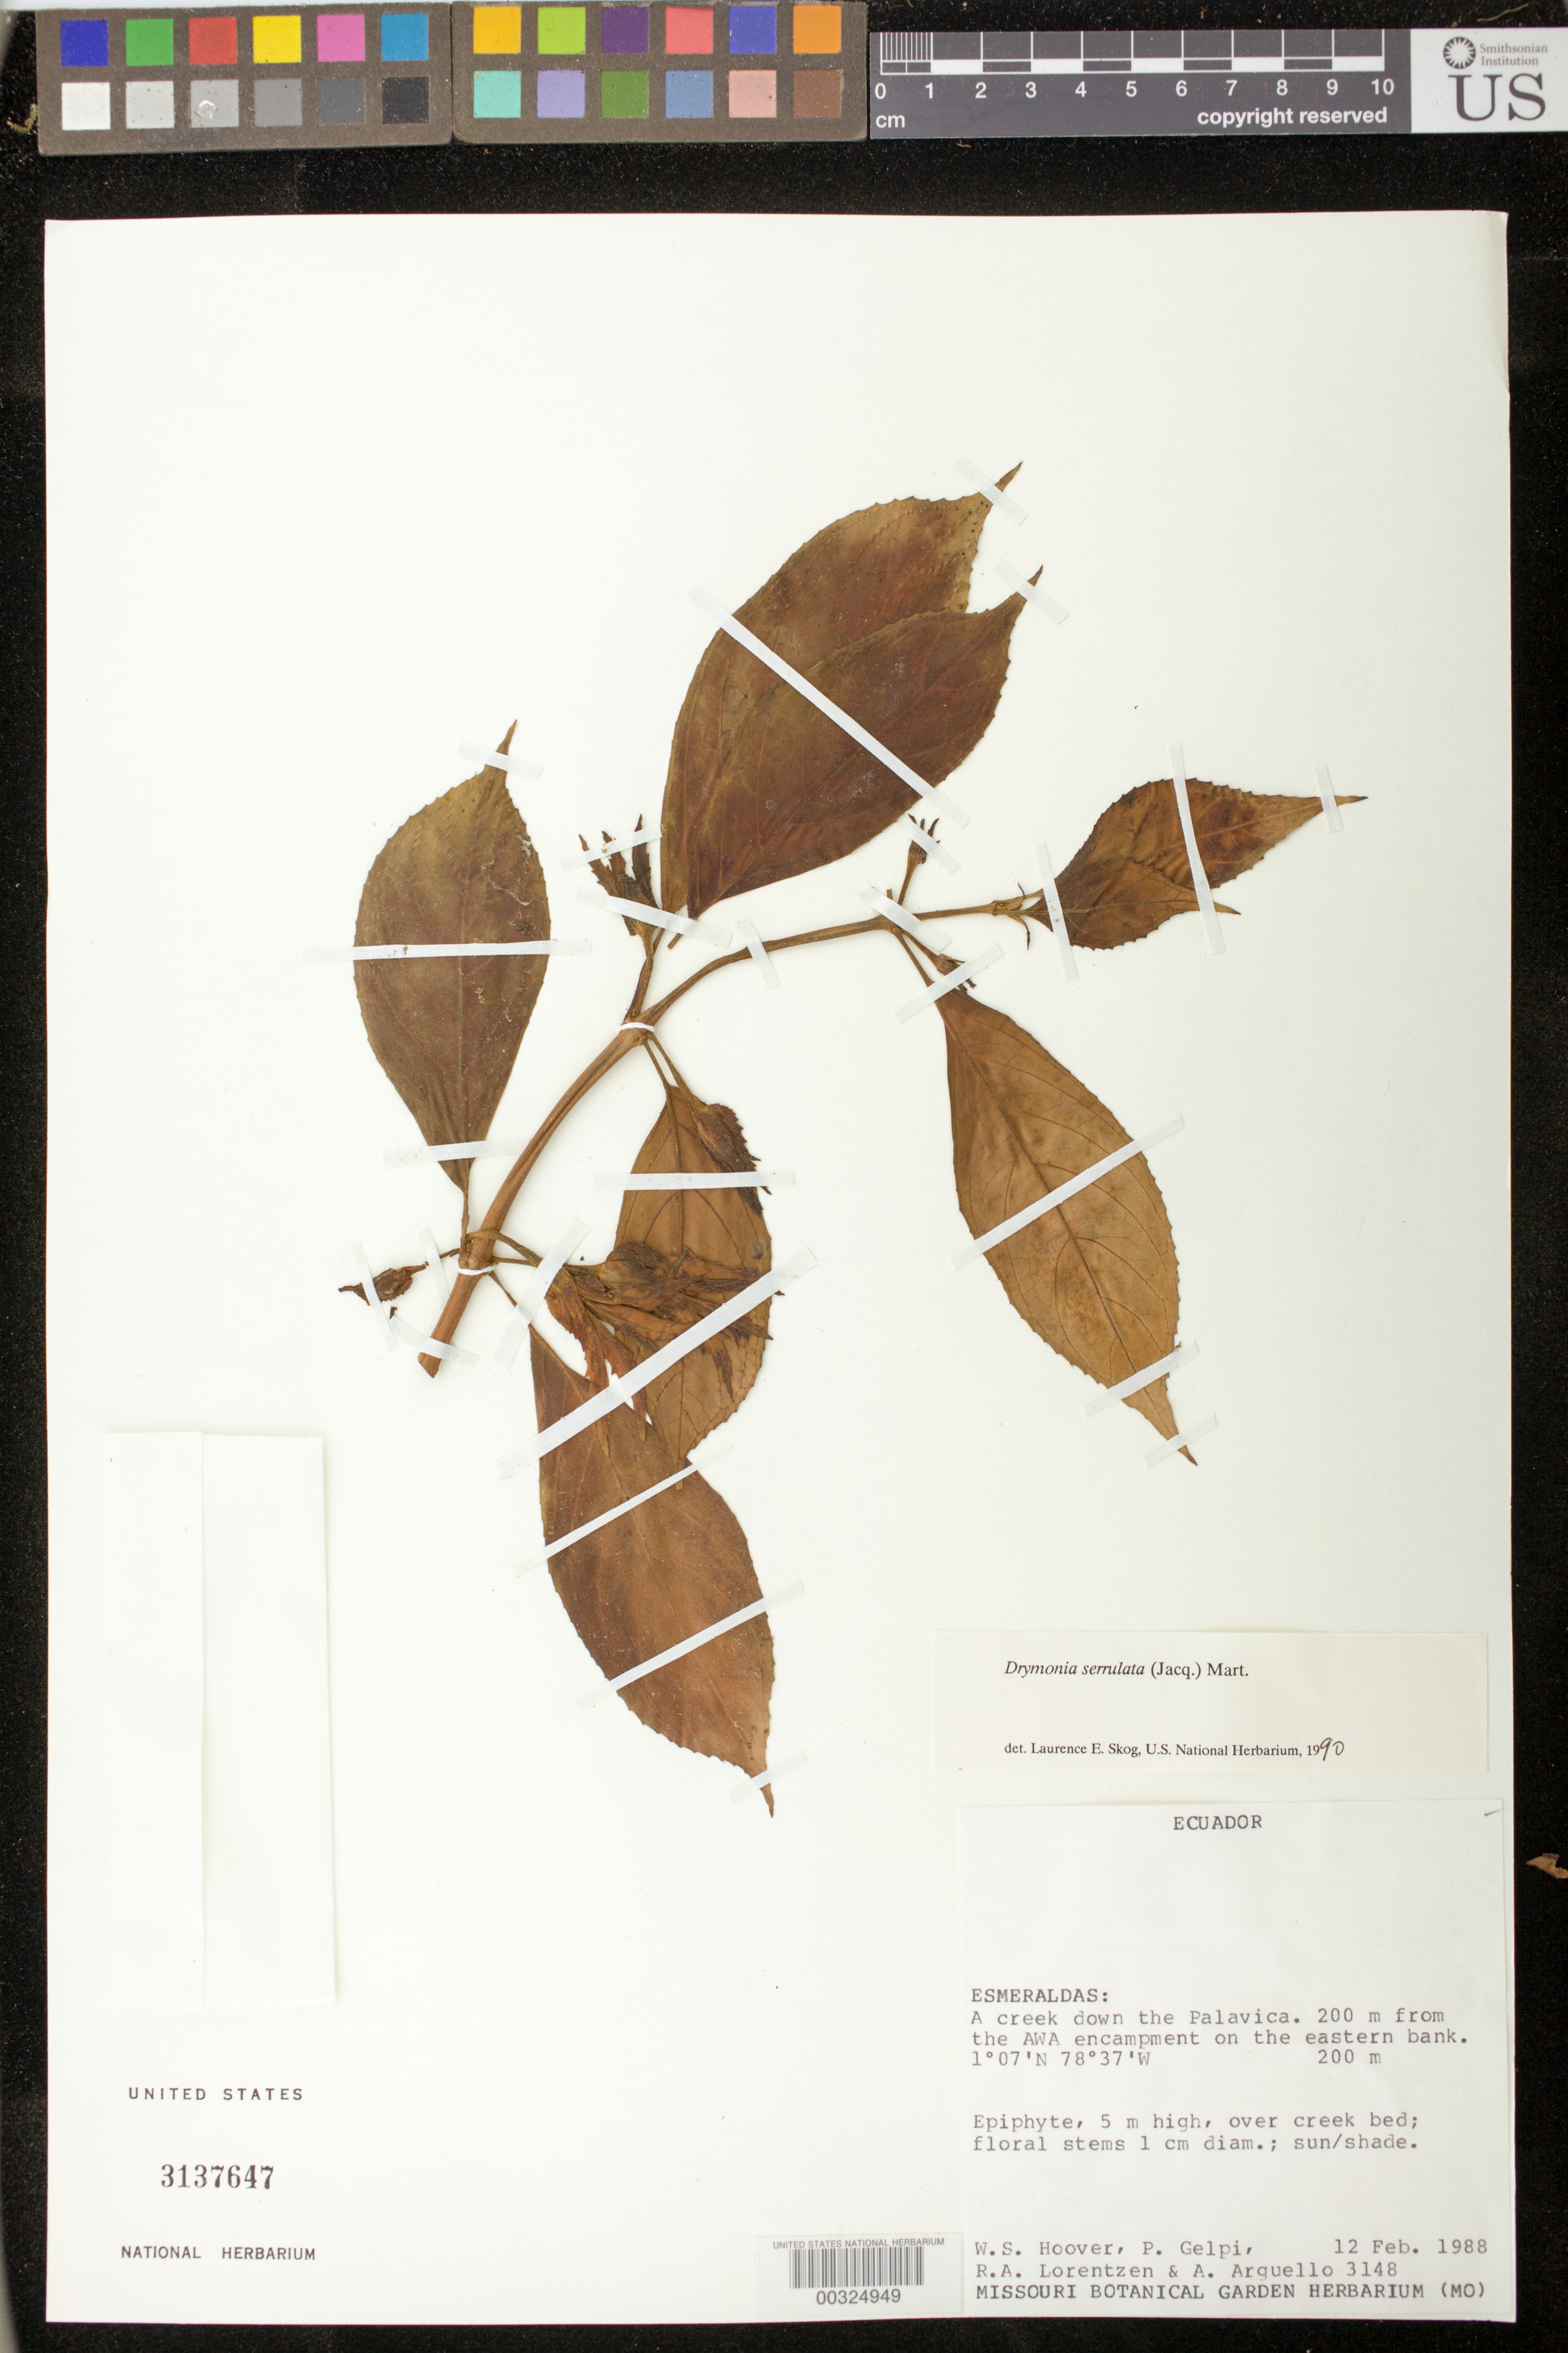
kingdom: Plantae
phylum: Tracheophyta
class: Magnoliopsida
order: Lamiales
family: Gesneriaceae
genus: Drymonia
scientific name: Drymonia serrulata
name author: (Jacq.) Mart.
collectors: W. S. Hoover, P. Gelpi, R. Lorentzen & A. Arguello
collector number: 3148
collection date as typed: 12 Feb 1988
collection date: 1988-02-12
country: Ecuador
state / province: Esmeraldas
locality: A creek down the Palavica, 200 m from the Awa encampment on the eastern bank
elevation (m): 200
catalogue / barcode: US 3137647